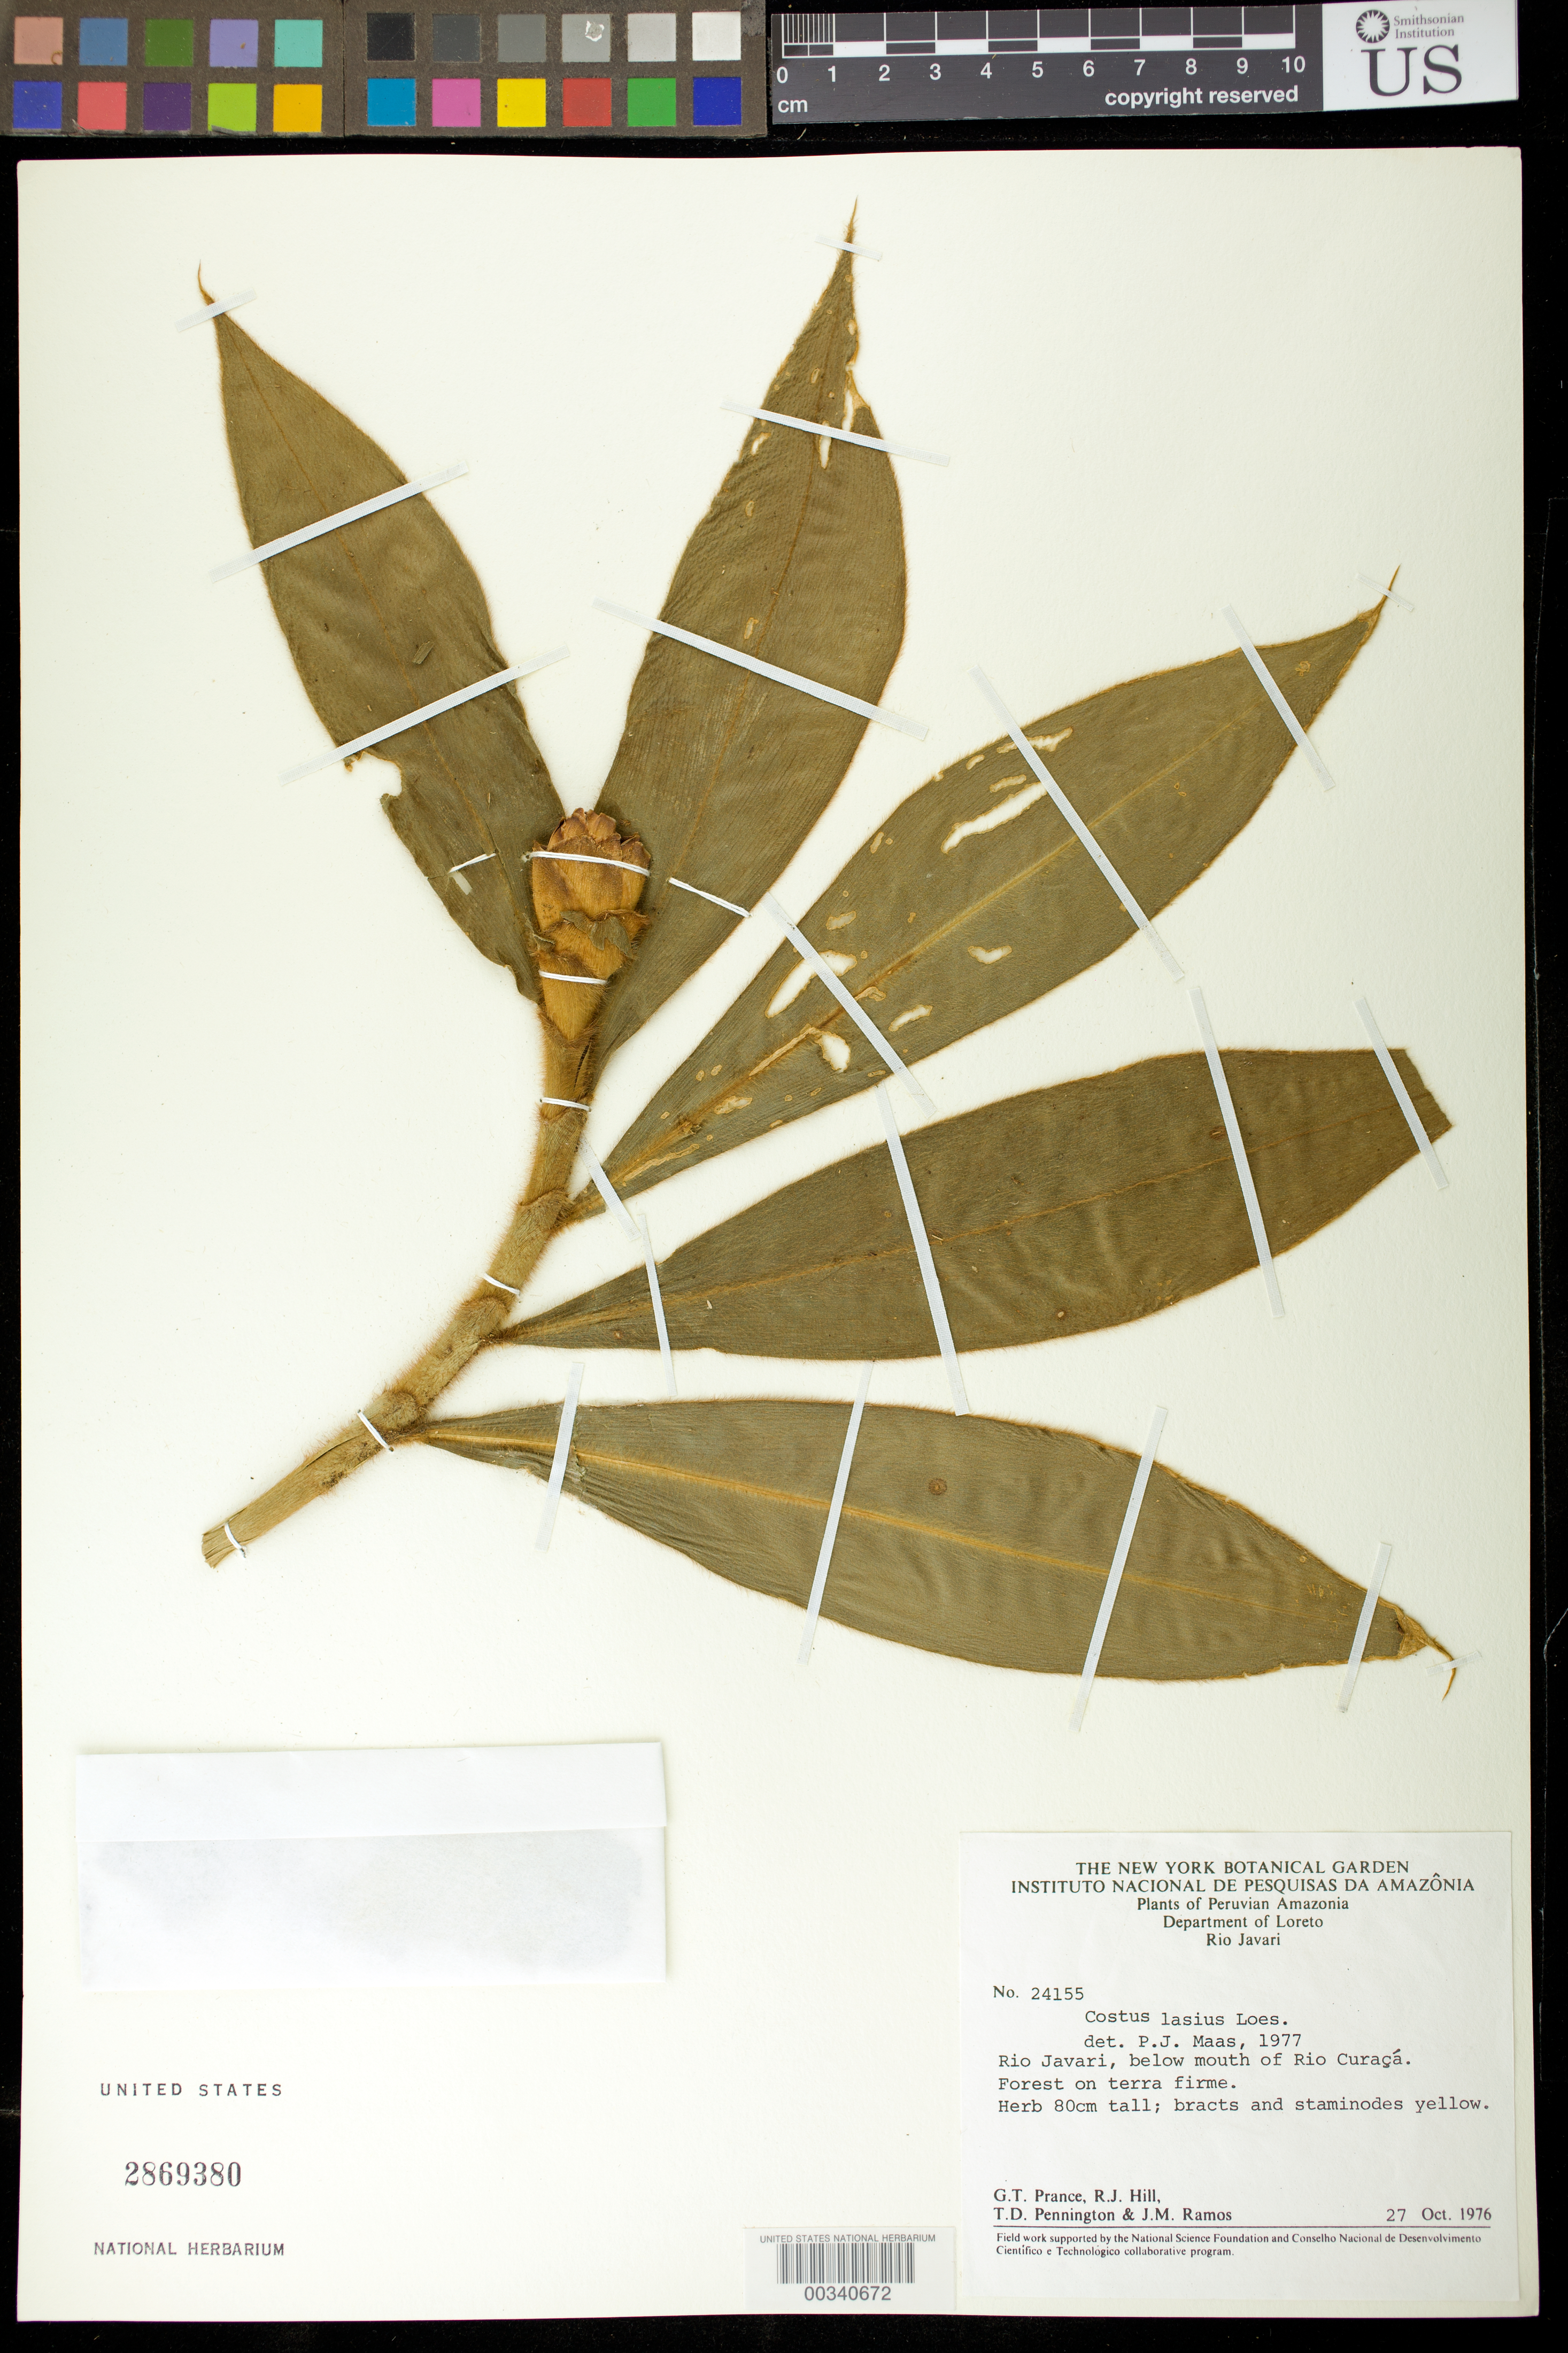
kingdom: Plantae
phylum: Tracheophyta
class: Liliopsida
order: Zingiberales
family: Costaceae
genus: Costus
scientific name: Costus lasius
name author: Loes.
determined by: Maas, Paul J. M.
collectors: G. T. Prance, R. J. Hill, T. D. Pennington & J. F. Ramos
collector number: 24155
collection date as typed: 27 Oct 1976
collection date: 1976-10-27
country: Peru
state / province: Loreto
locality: Rio javari, below mouth of rio curaca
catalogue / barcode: US 2869380